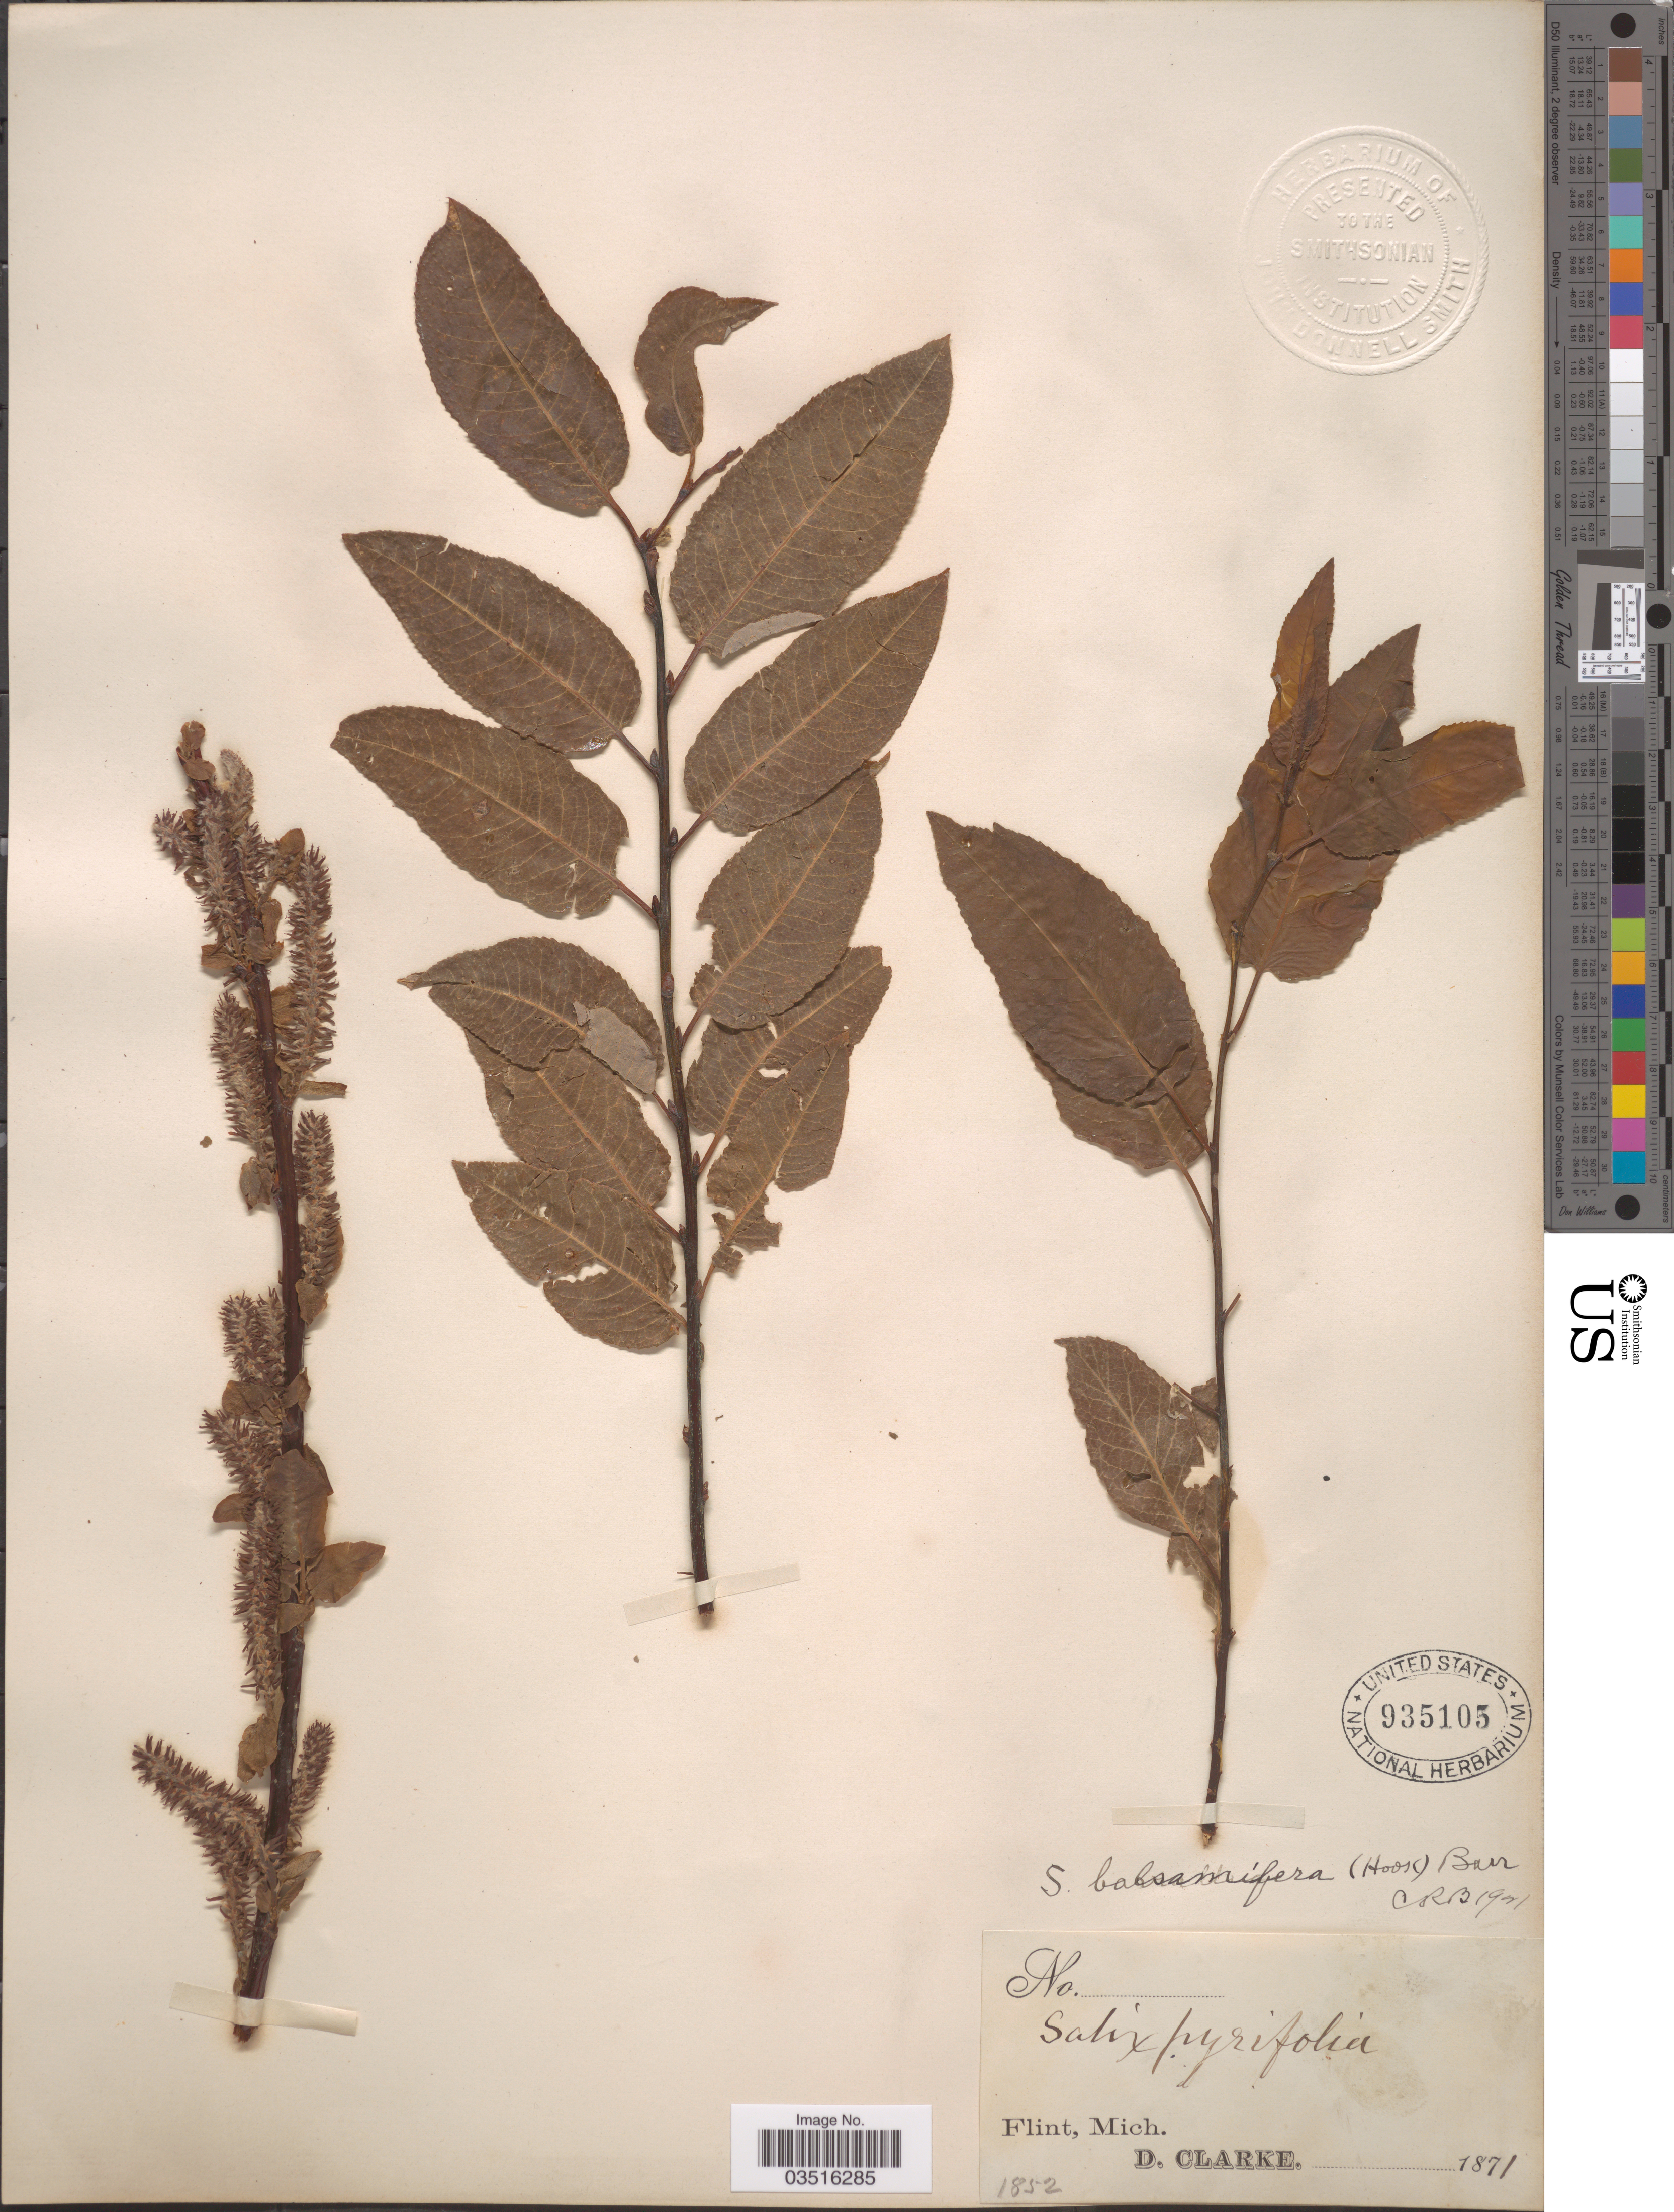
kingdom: Plantae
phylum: Tracheophyta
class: Magnoliopsida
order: Malpighiales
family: Salicaceae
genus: Salix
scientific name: Salix pyrifolia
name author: Ledeb.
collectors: D. Clarke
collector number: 1852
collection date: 1871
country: United States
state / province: Michigan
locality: Flint.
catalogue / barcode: US 935105